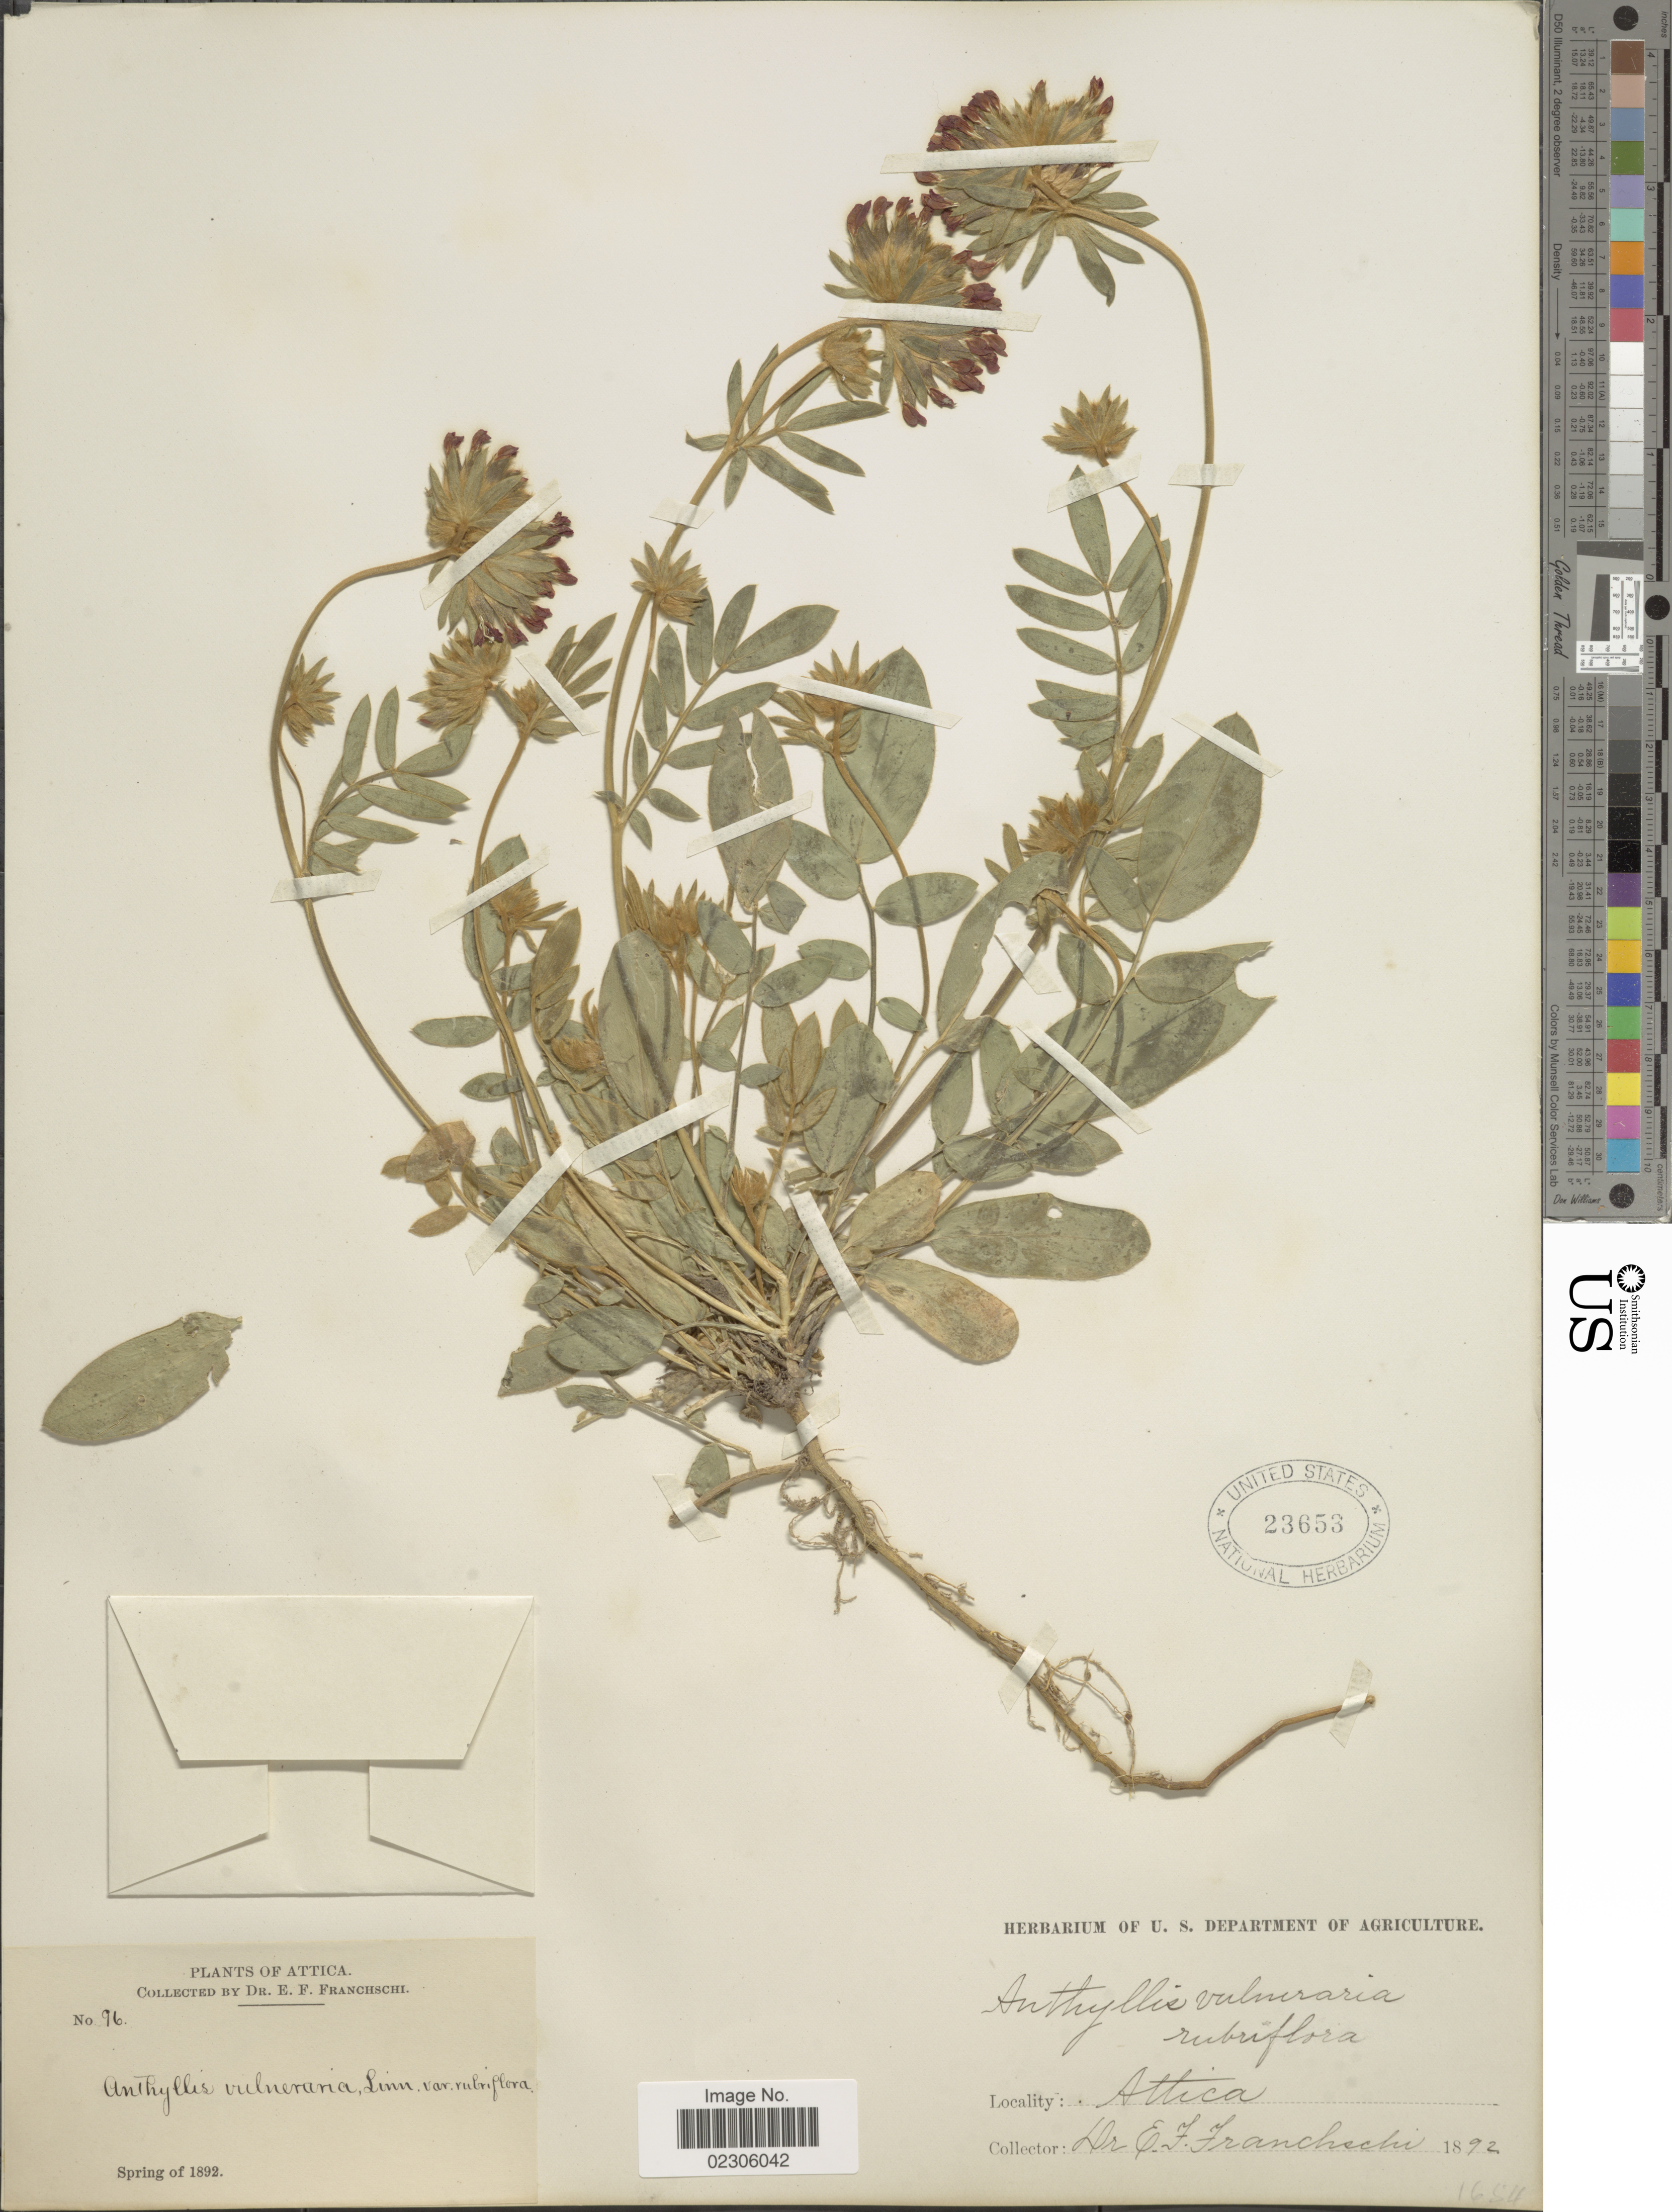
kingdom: Plantae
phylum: Tracheophyta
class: Magnoliopsida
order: Fabales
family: Fabaceae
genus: Anthyllis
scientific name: Anthyllis vulneraria subsp. praepropera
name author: Bornm.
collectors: E. Franchschi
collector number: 96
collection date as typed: spring 1892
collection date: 1892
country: Greece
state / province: Attica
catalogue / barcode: US 23653